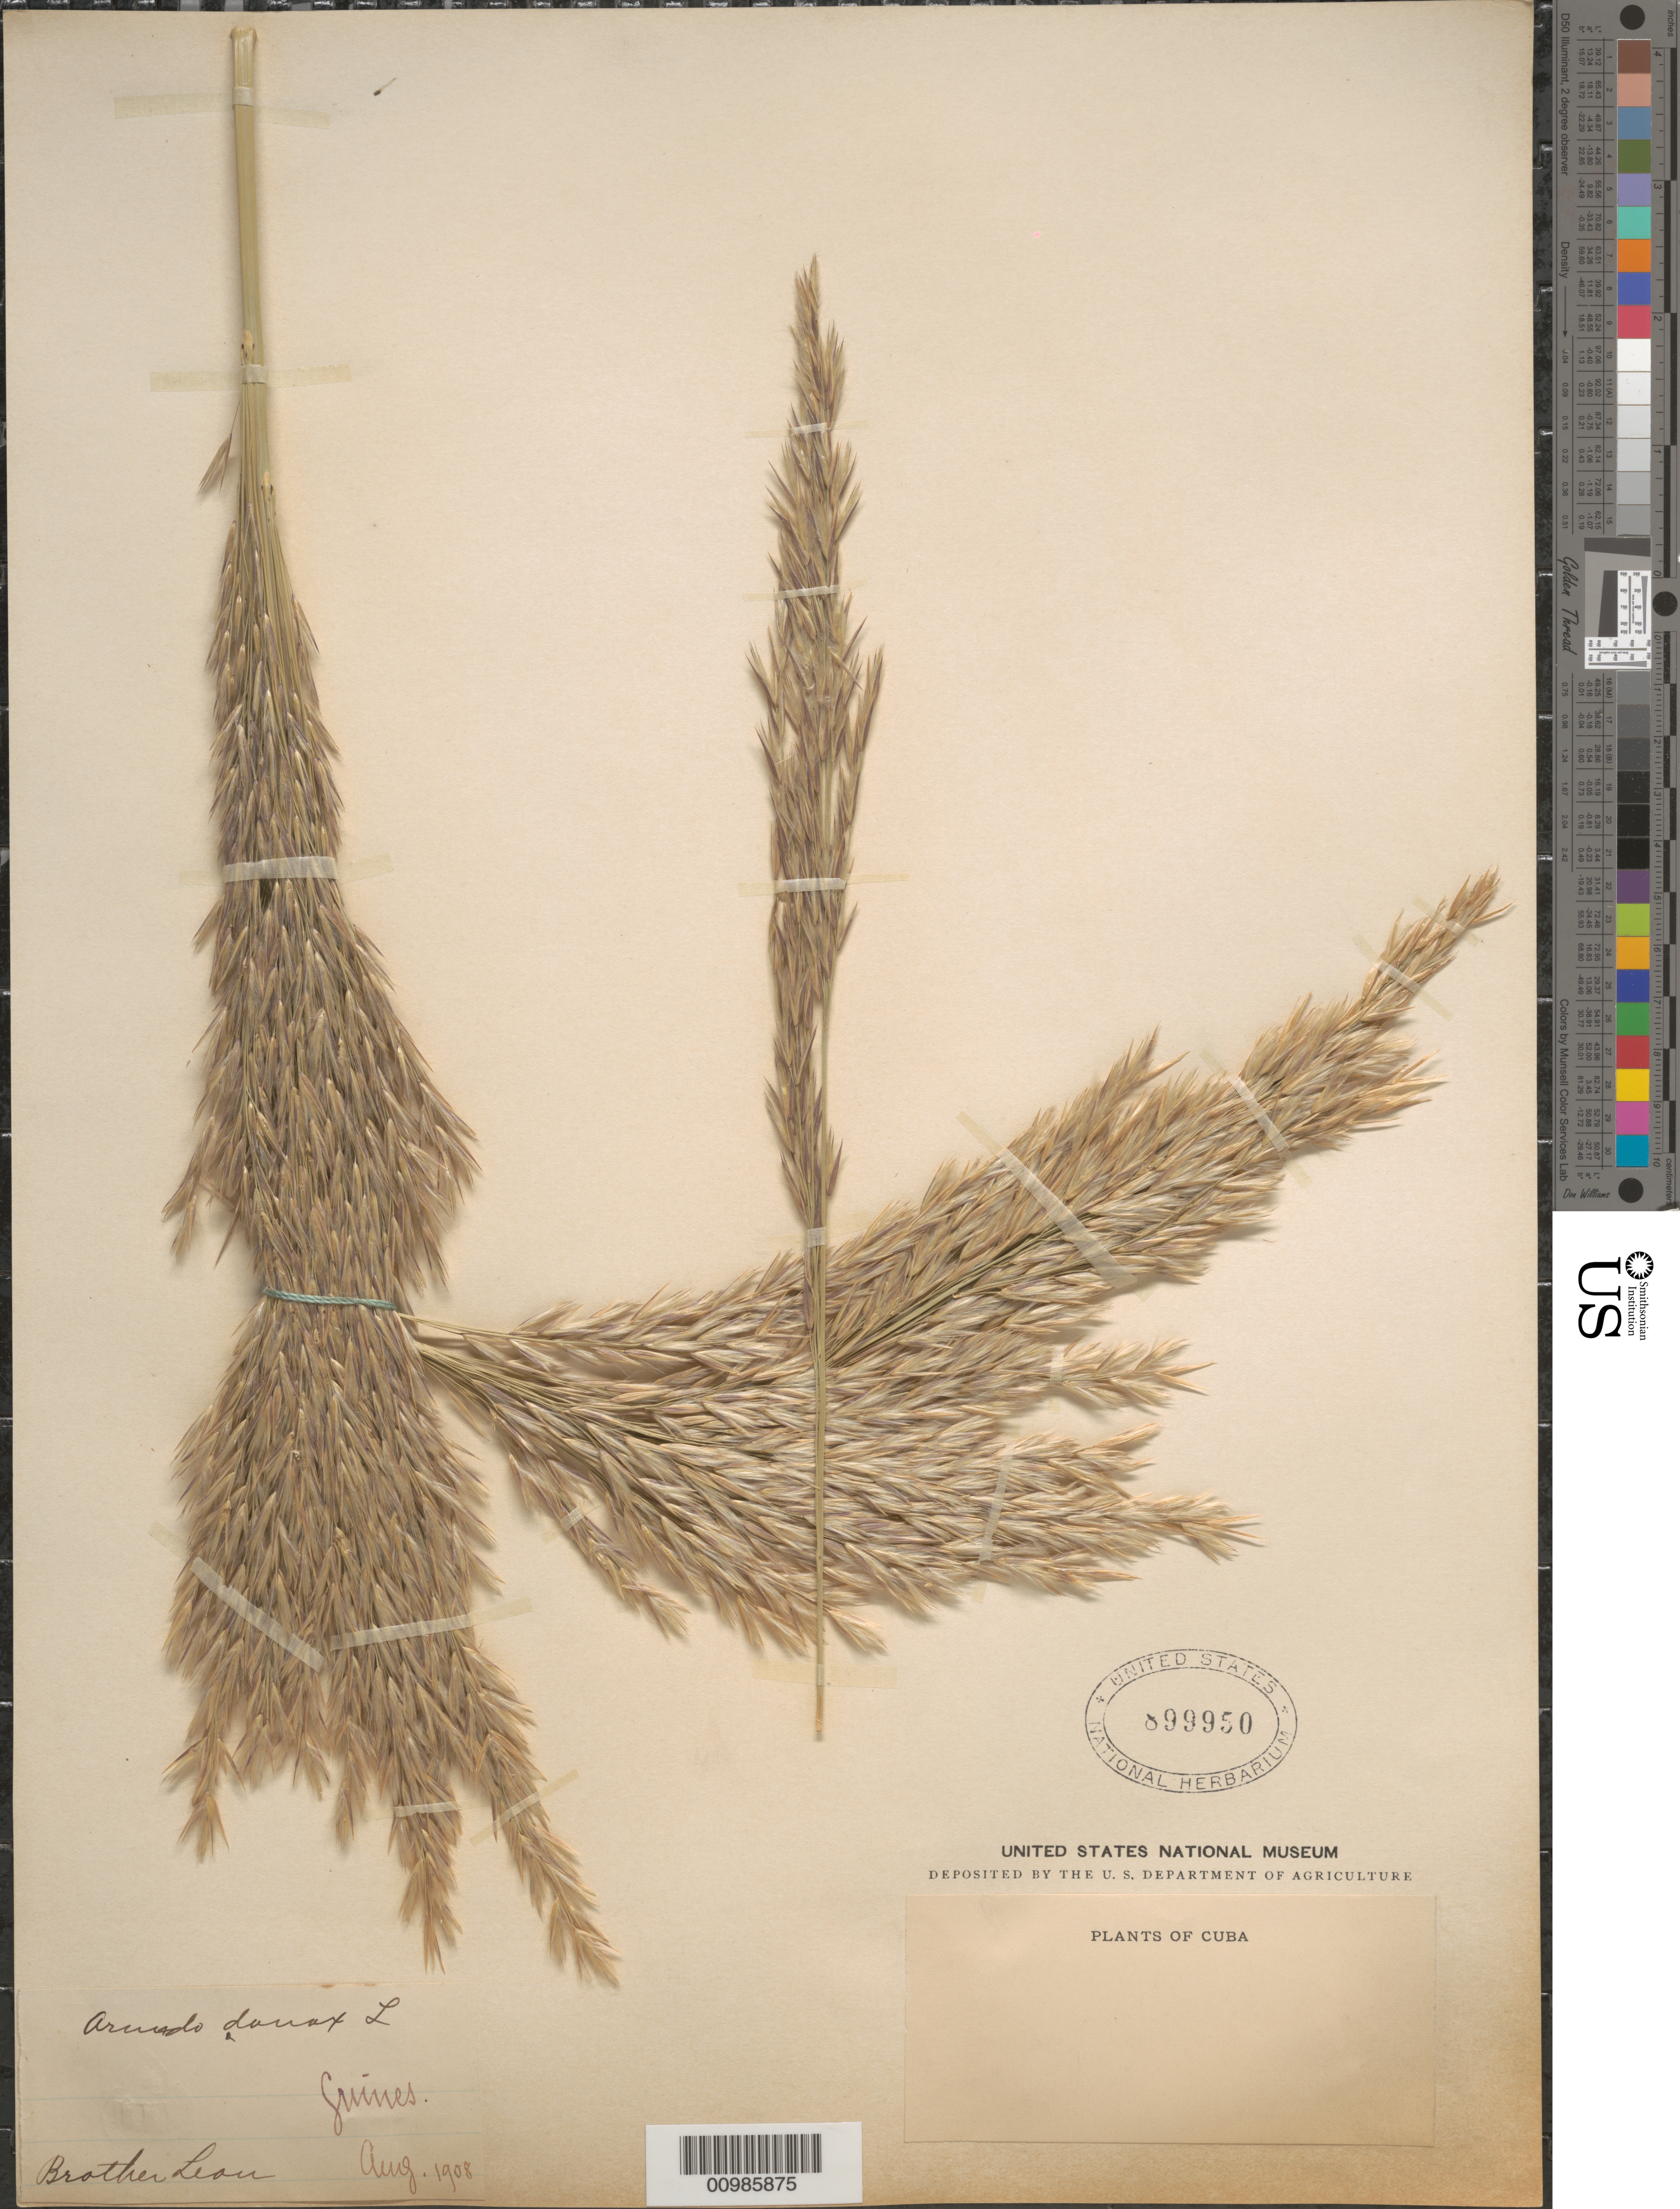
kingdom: Plantae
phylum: Tracheophyta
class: Liliopsida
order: Poales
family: Poaceae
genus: Arundo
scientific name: Arundo donax f. donax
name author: L.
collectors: Bro. León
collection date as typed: Aug 1908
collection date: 1908-08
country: Cuba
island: Cuba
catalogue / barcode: US 899950